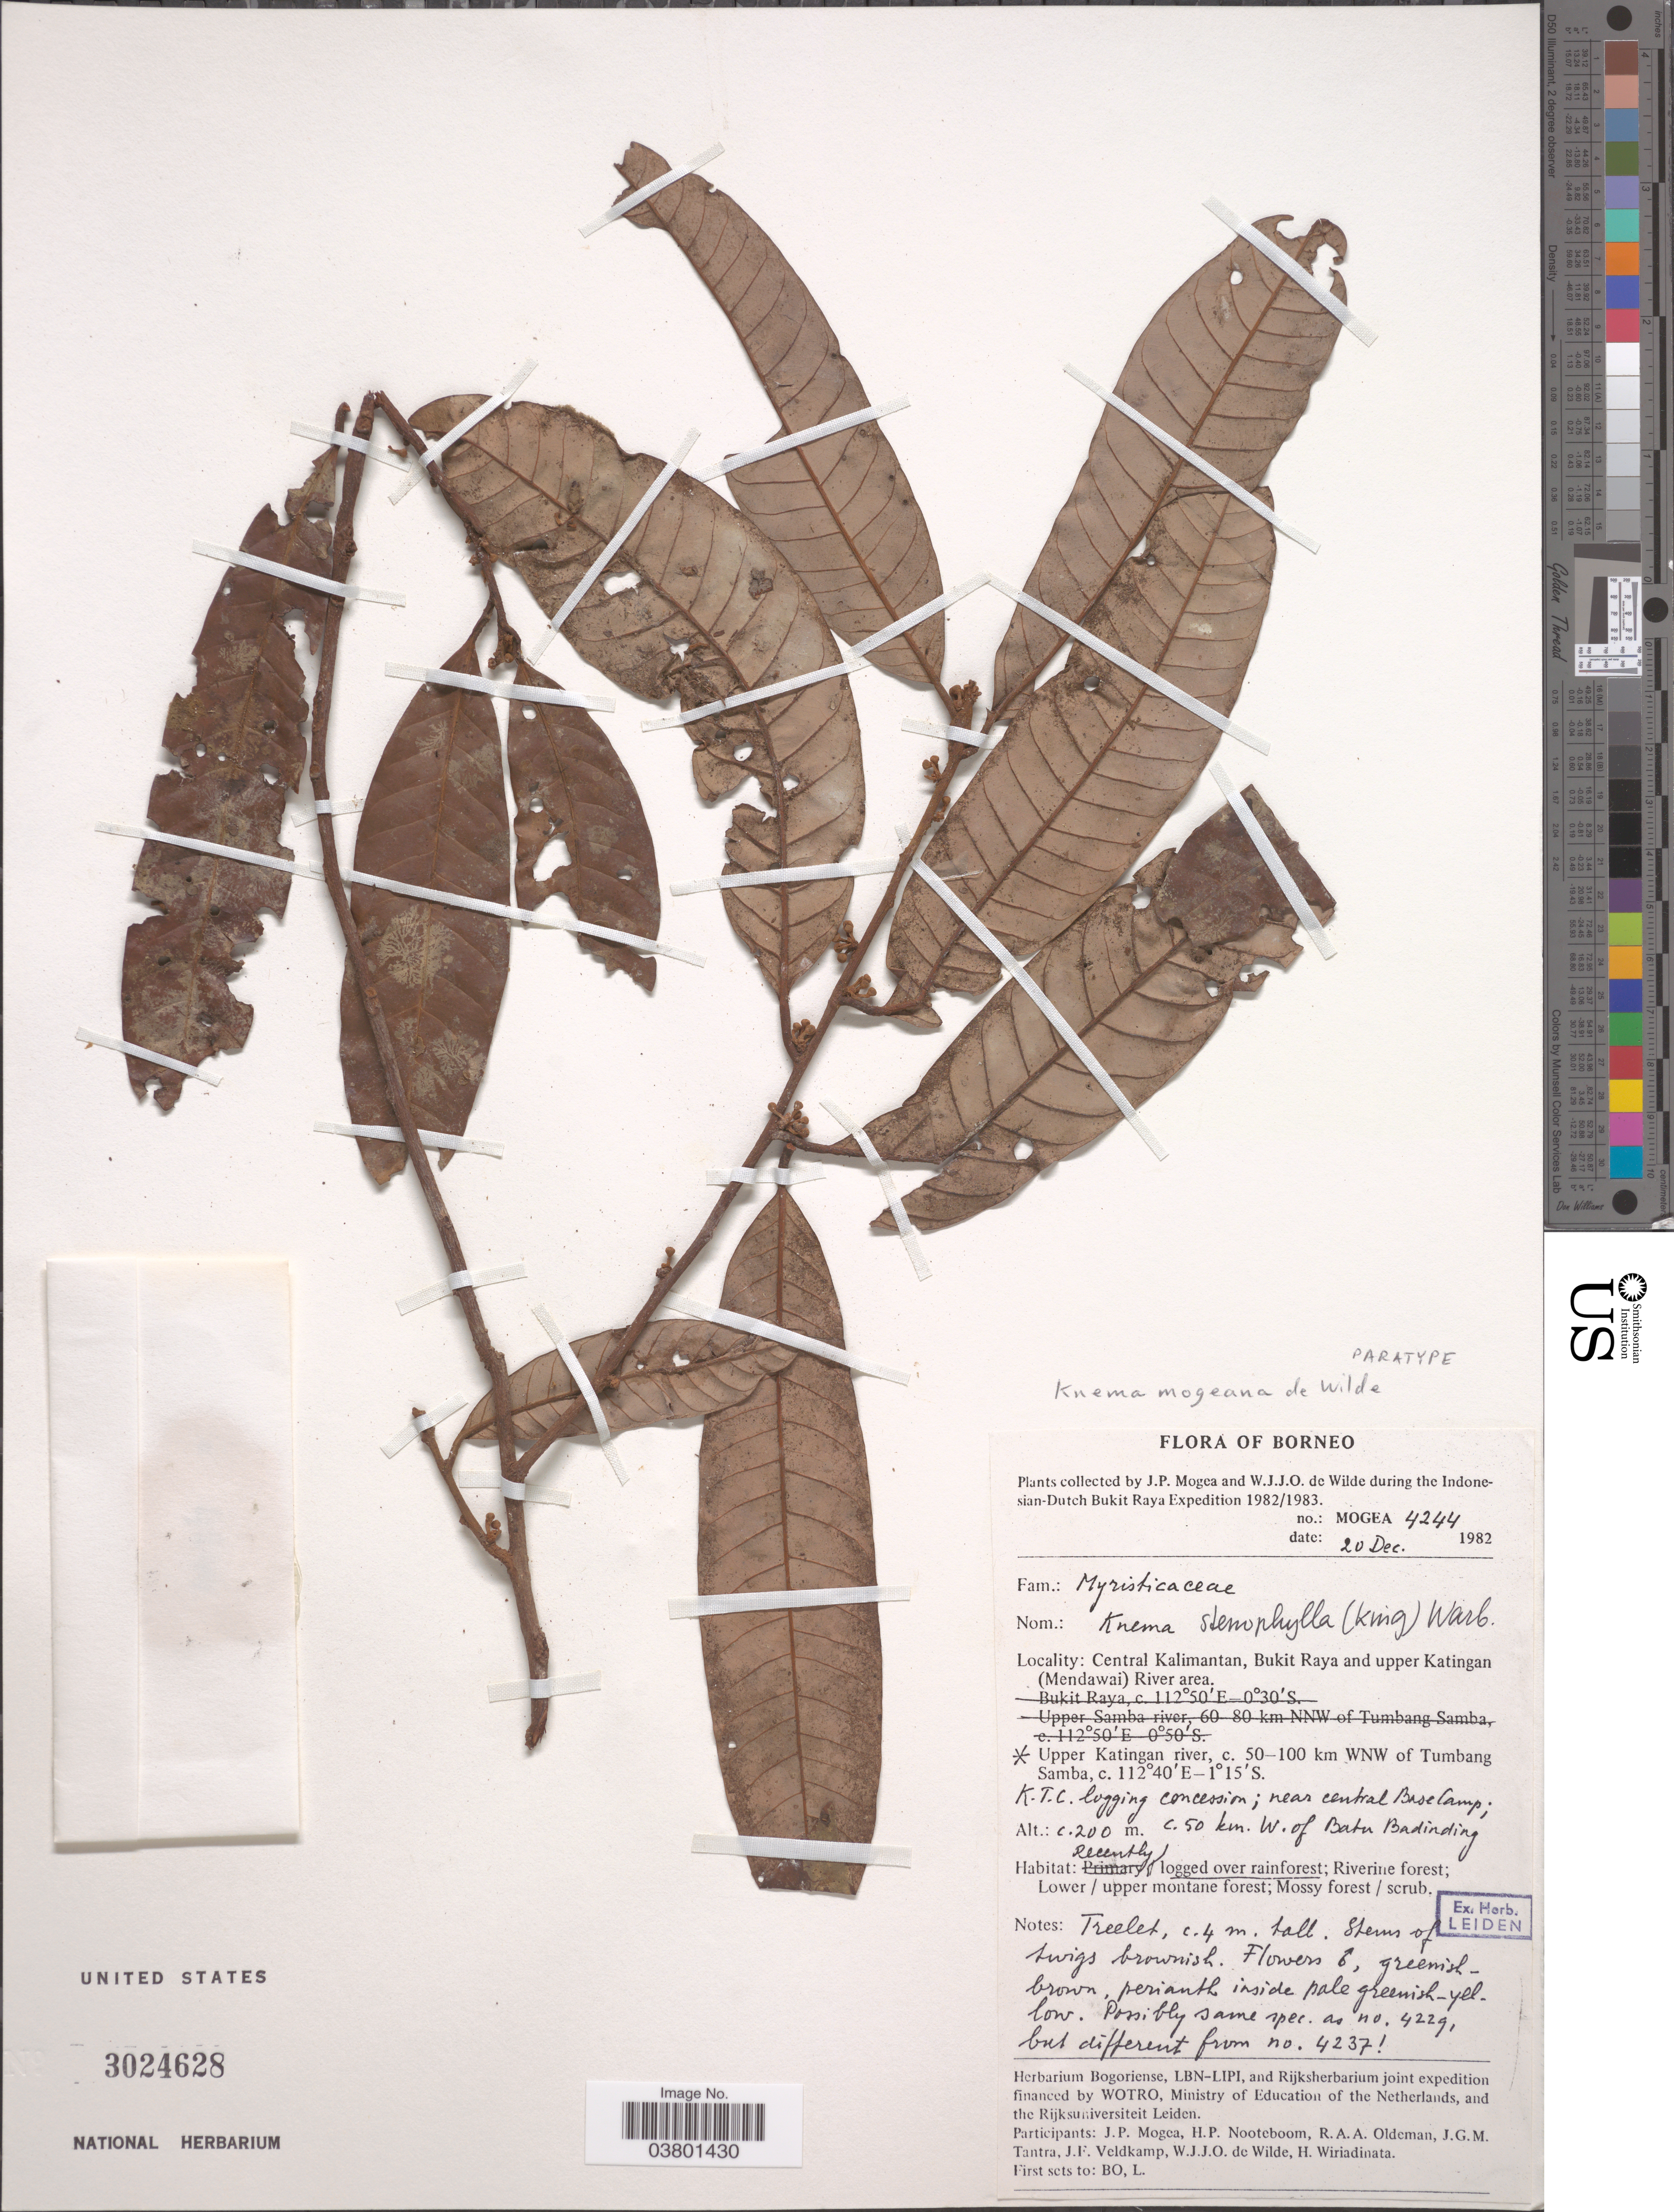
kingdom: Plantae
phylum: Tracheophyta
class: Magnoliopsida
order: Magnoliales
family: Myristicaceae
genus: Knema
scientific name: Knema mogeana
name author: W.J. de Wilde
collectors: J. Mogea & W. J. de Wilde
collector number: Mogea4244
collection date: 1982-12-20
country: Indonesia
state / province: Kalimantan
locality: Central Kalimantan, Bukit Raya and upper Katingan (Mendawai) River area. Upper Katingan river, c. 50-100 km WNW of Tumbang Samba. K.T.C. logging concession; near central Base Camp; c. km. 50 W. of Batu Badinding.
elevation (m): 200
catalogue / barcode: US 3024628